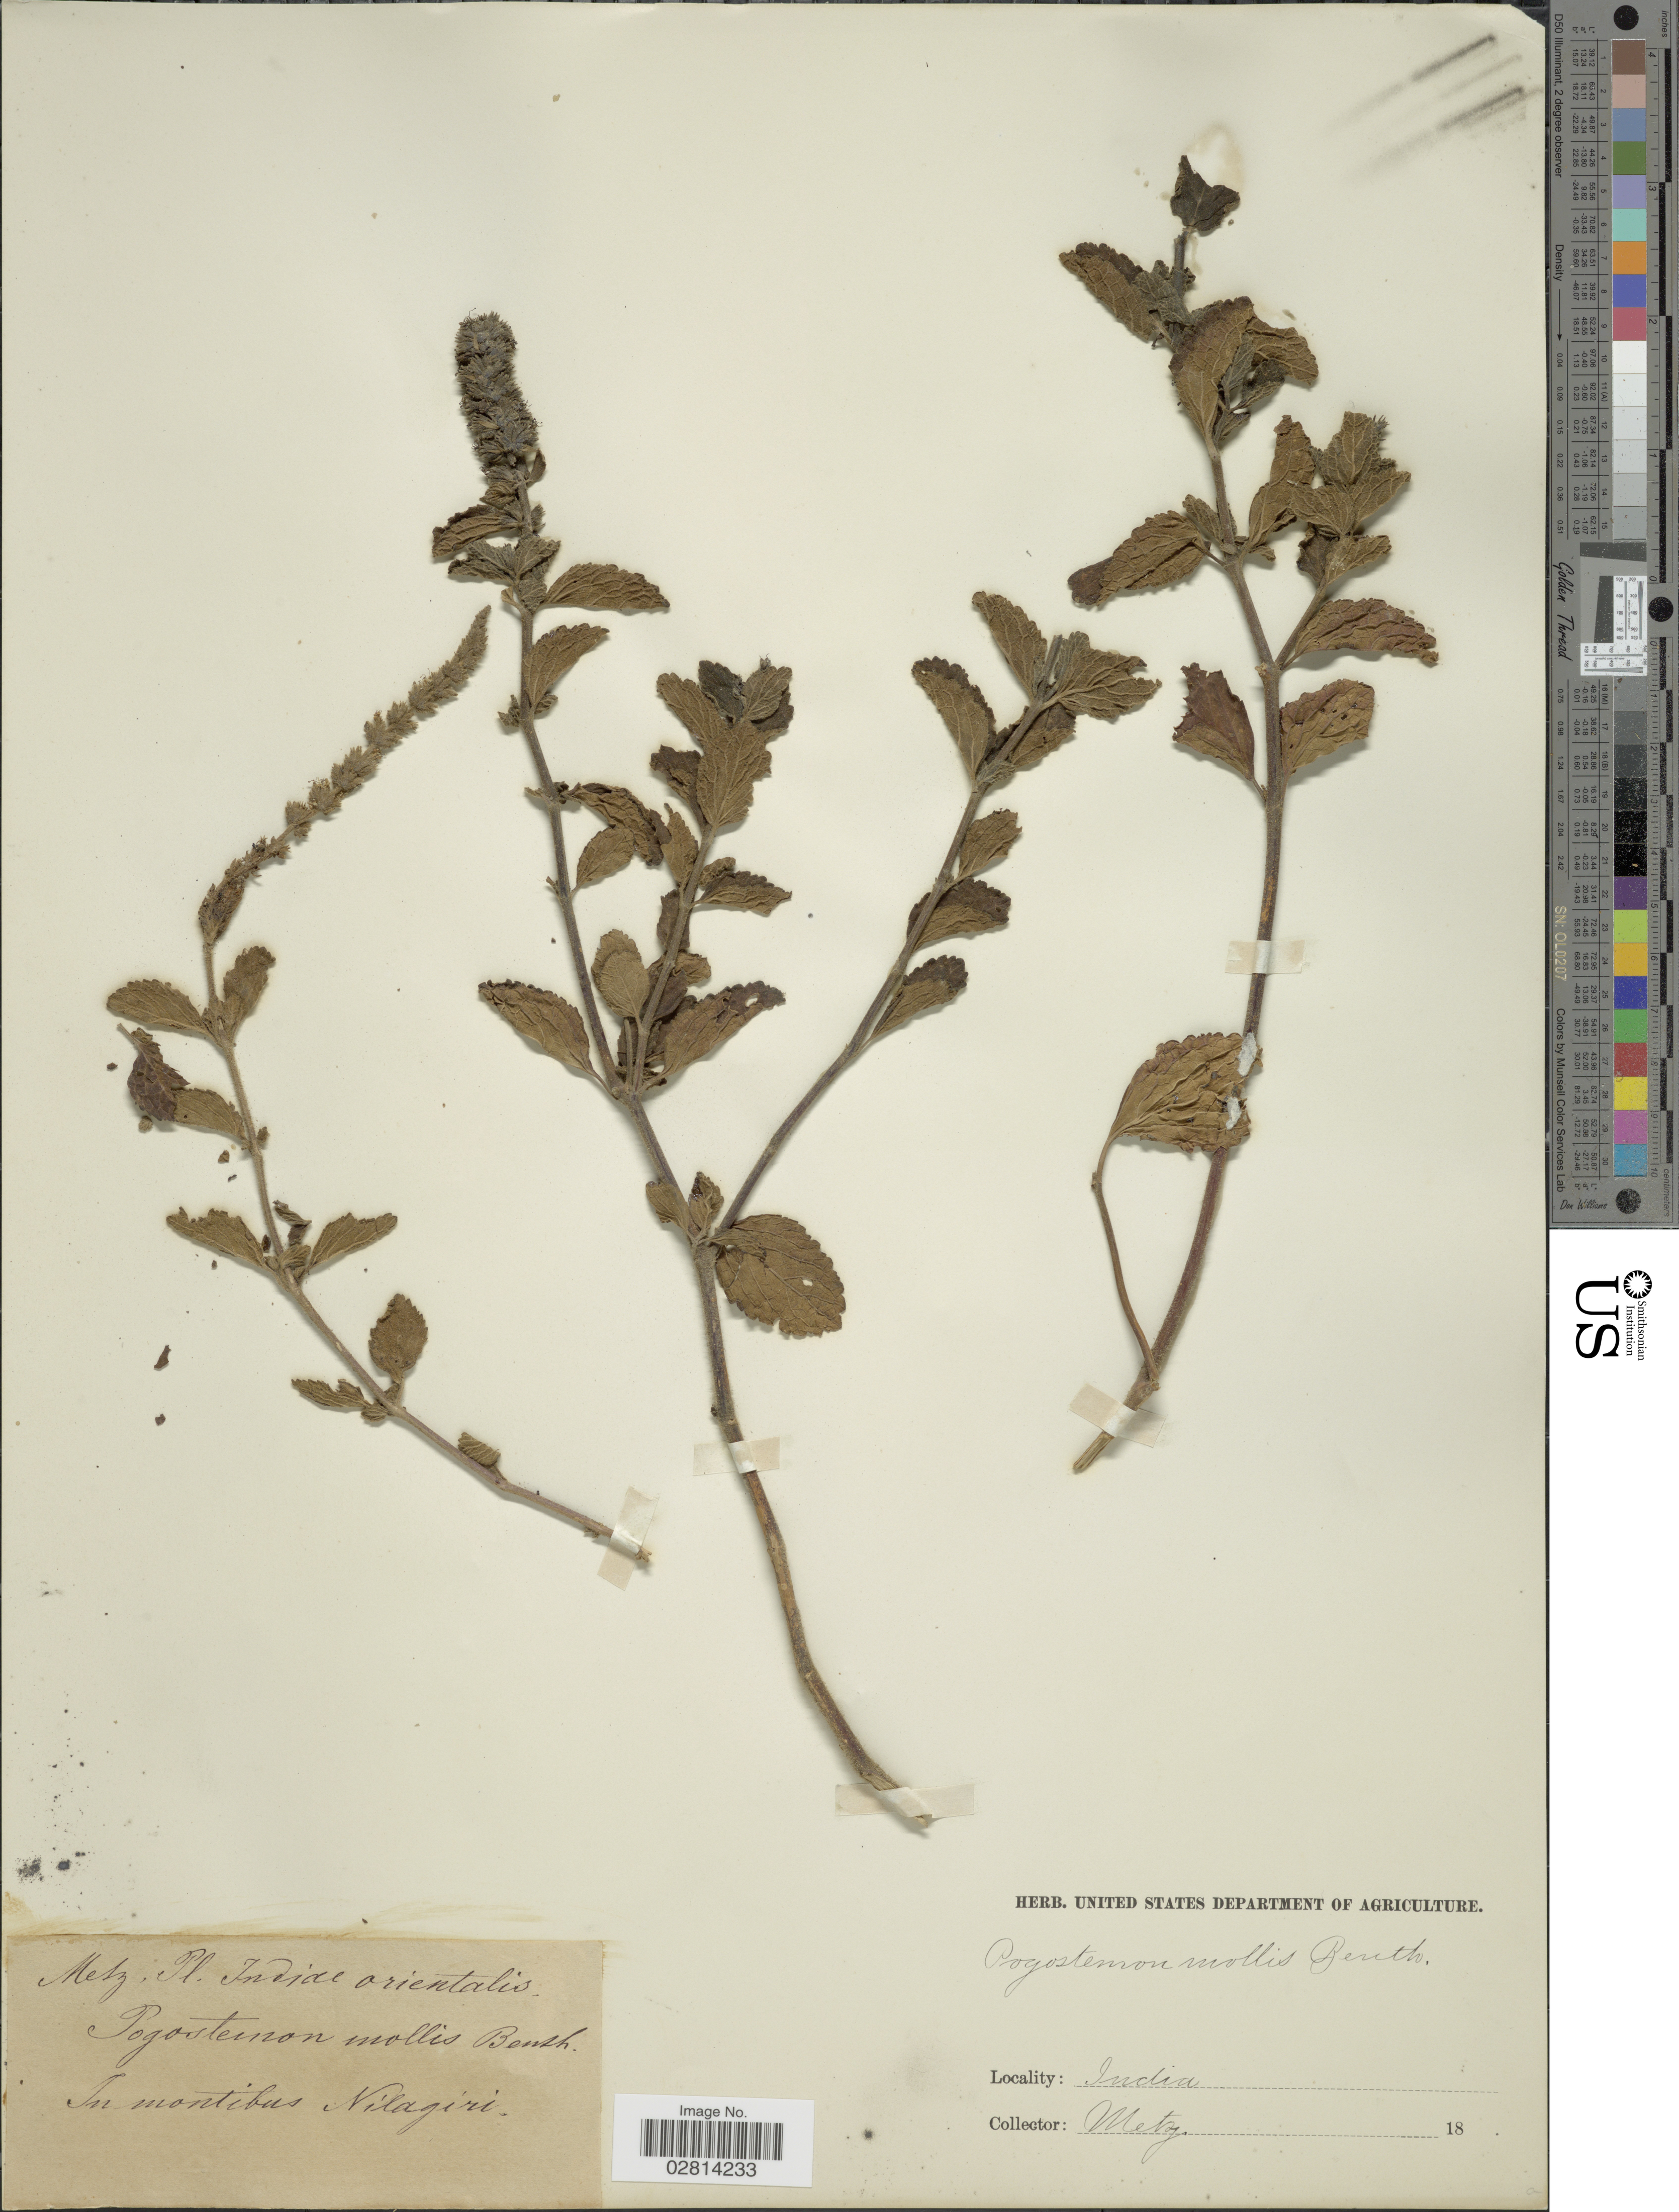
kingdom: Plantae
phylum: Tracheophyta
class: Magnoliopsida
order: Lamiales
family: Lamiaceae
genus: Pogostemon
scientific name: Pogostemon mollis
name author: Benth.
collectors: -. Metz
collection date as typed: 18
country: India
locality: Indiae orientalis. In montibus Nilagiri.